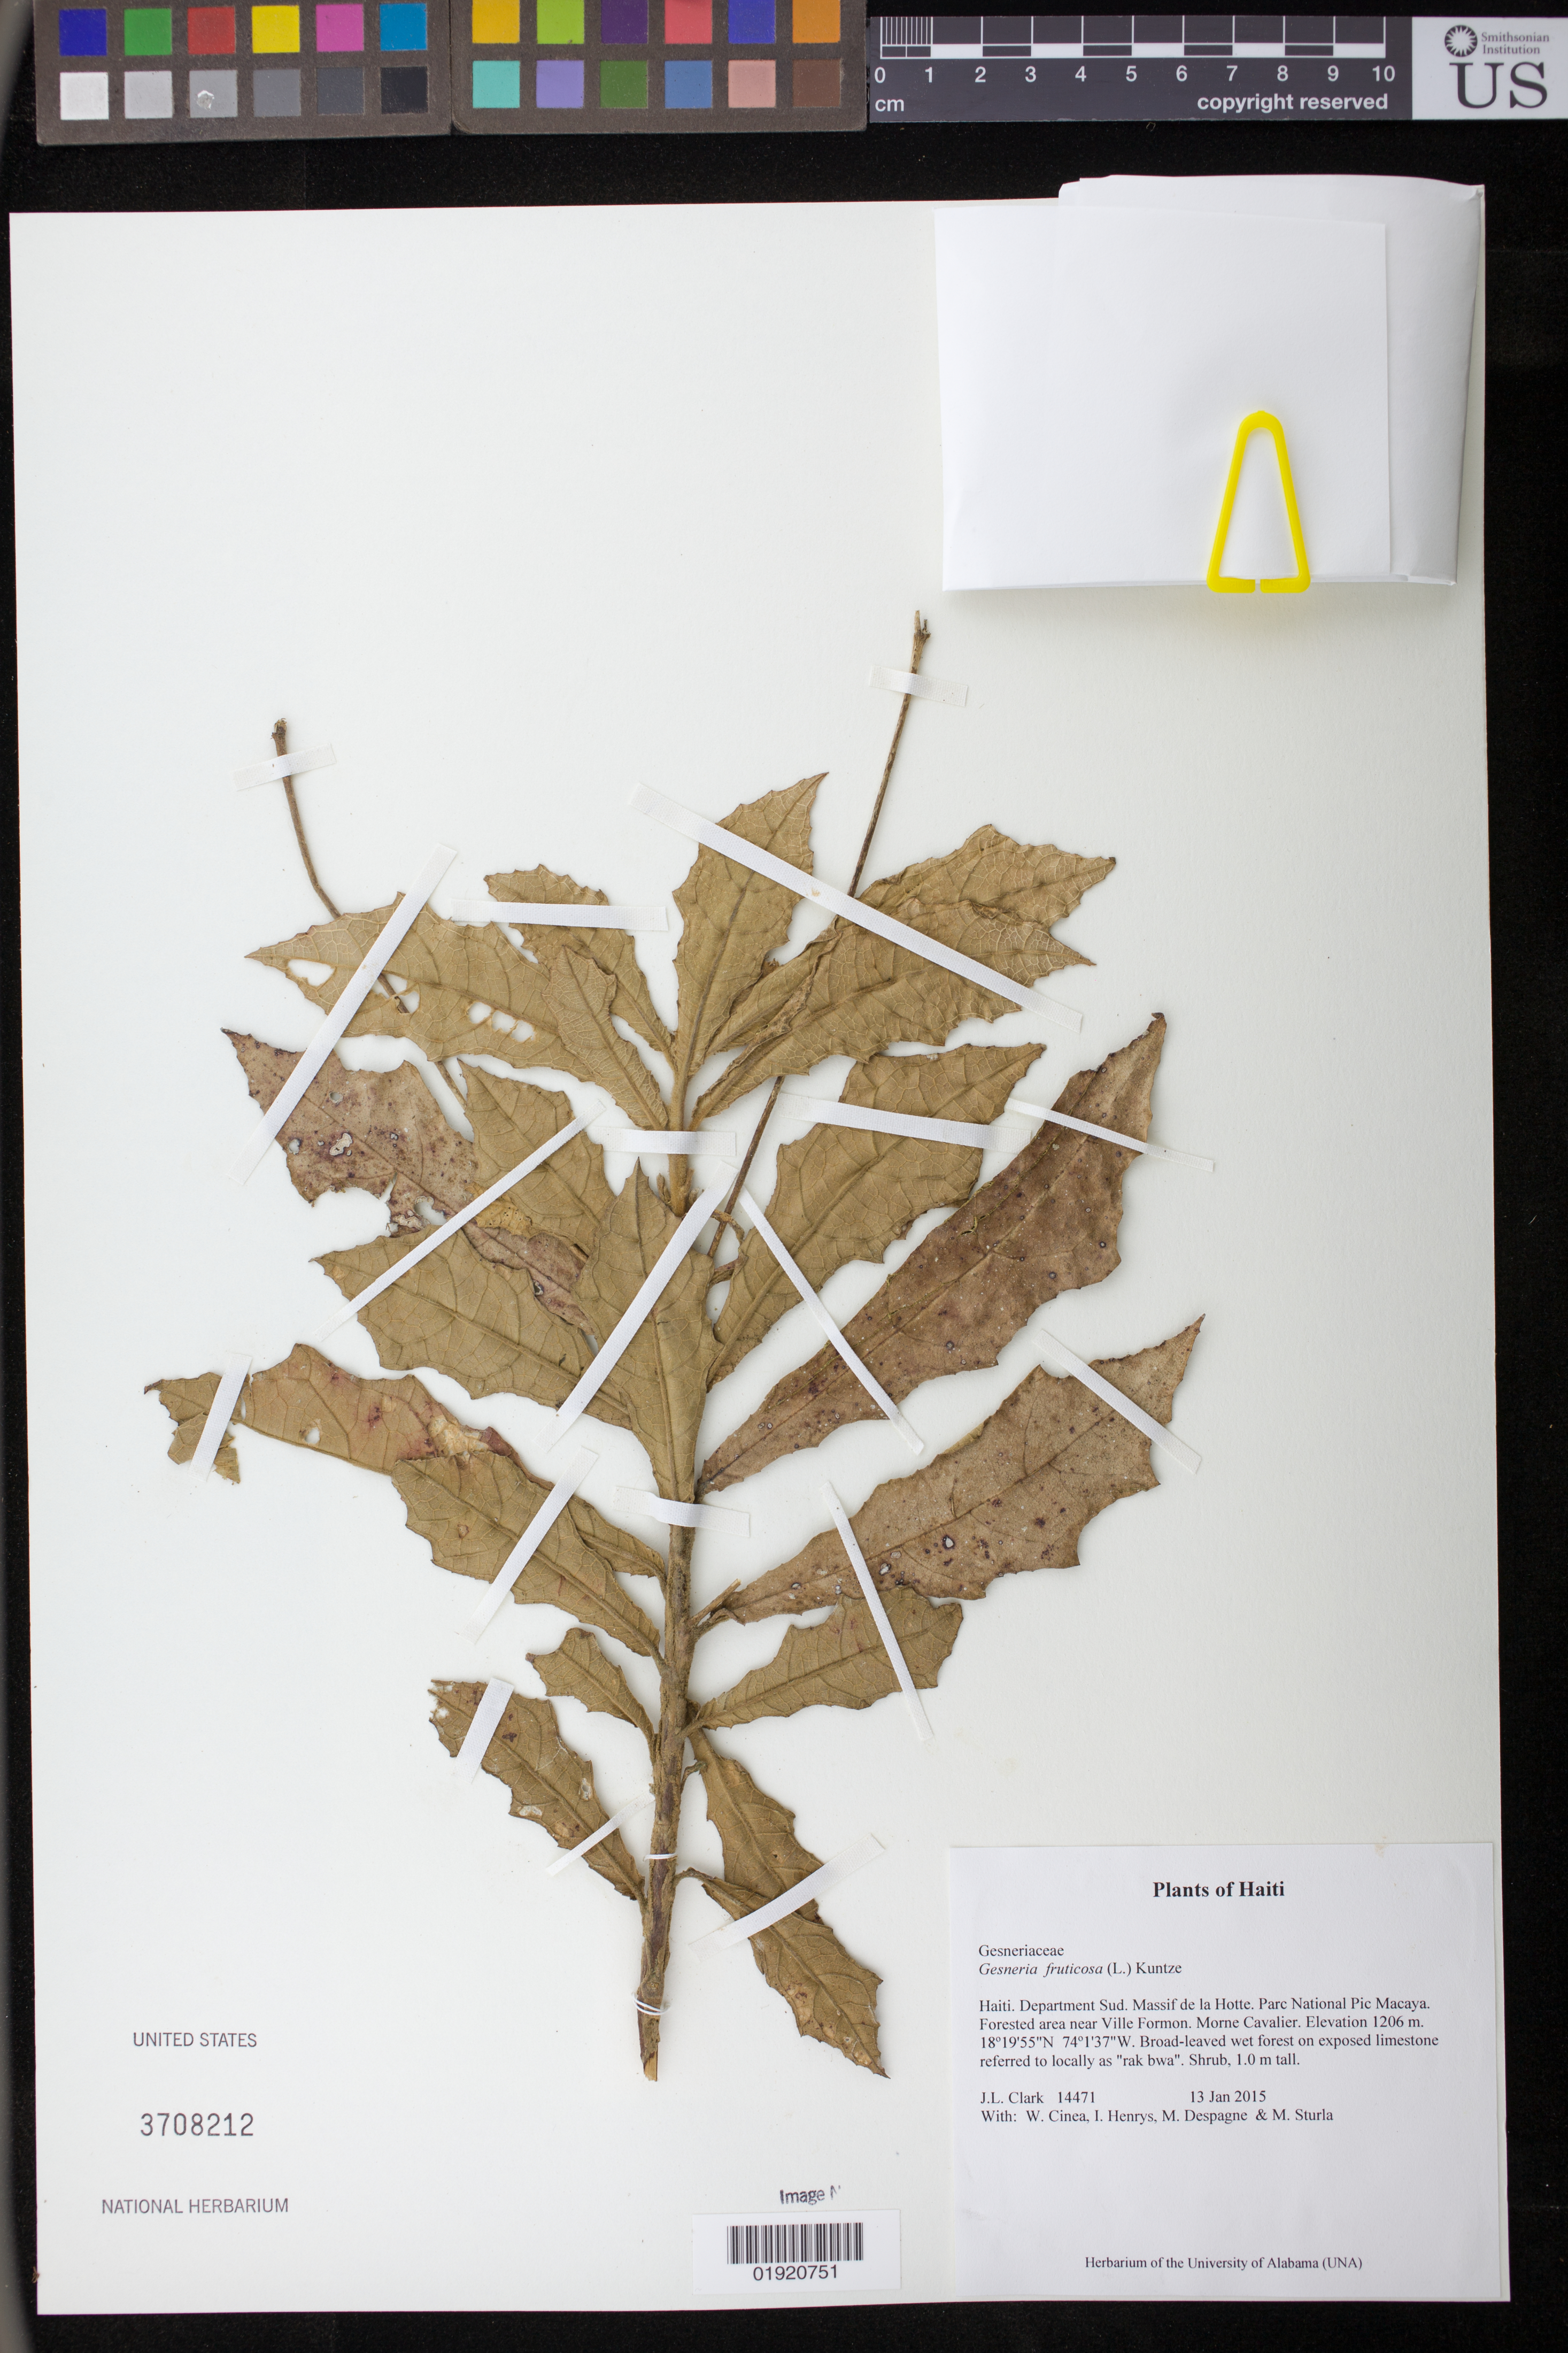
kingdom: Plantae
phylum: Tracheophyta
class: Magnoliopsida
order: Lamiales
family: Gesneriaceae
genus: Gesneria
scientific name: Gesneria fruticosa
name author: (L.) Kuntze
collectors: J. L. Clark, W. Cinea, I. Henrys, M. Despagne & M. Sturla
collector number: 14471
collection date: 2015-01-13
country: Haiti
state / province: Sud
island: Hispaniola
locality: Haiti. Department Sud. Massif de la Hotte. Parc National Pic Macaya. Forested area near Ville Formon. Morne Cavalier.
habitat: Broad-leaved wet forest on exposed limestone referred to locally as "rak bwa".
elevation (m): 1206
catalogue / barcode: US 3708212